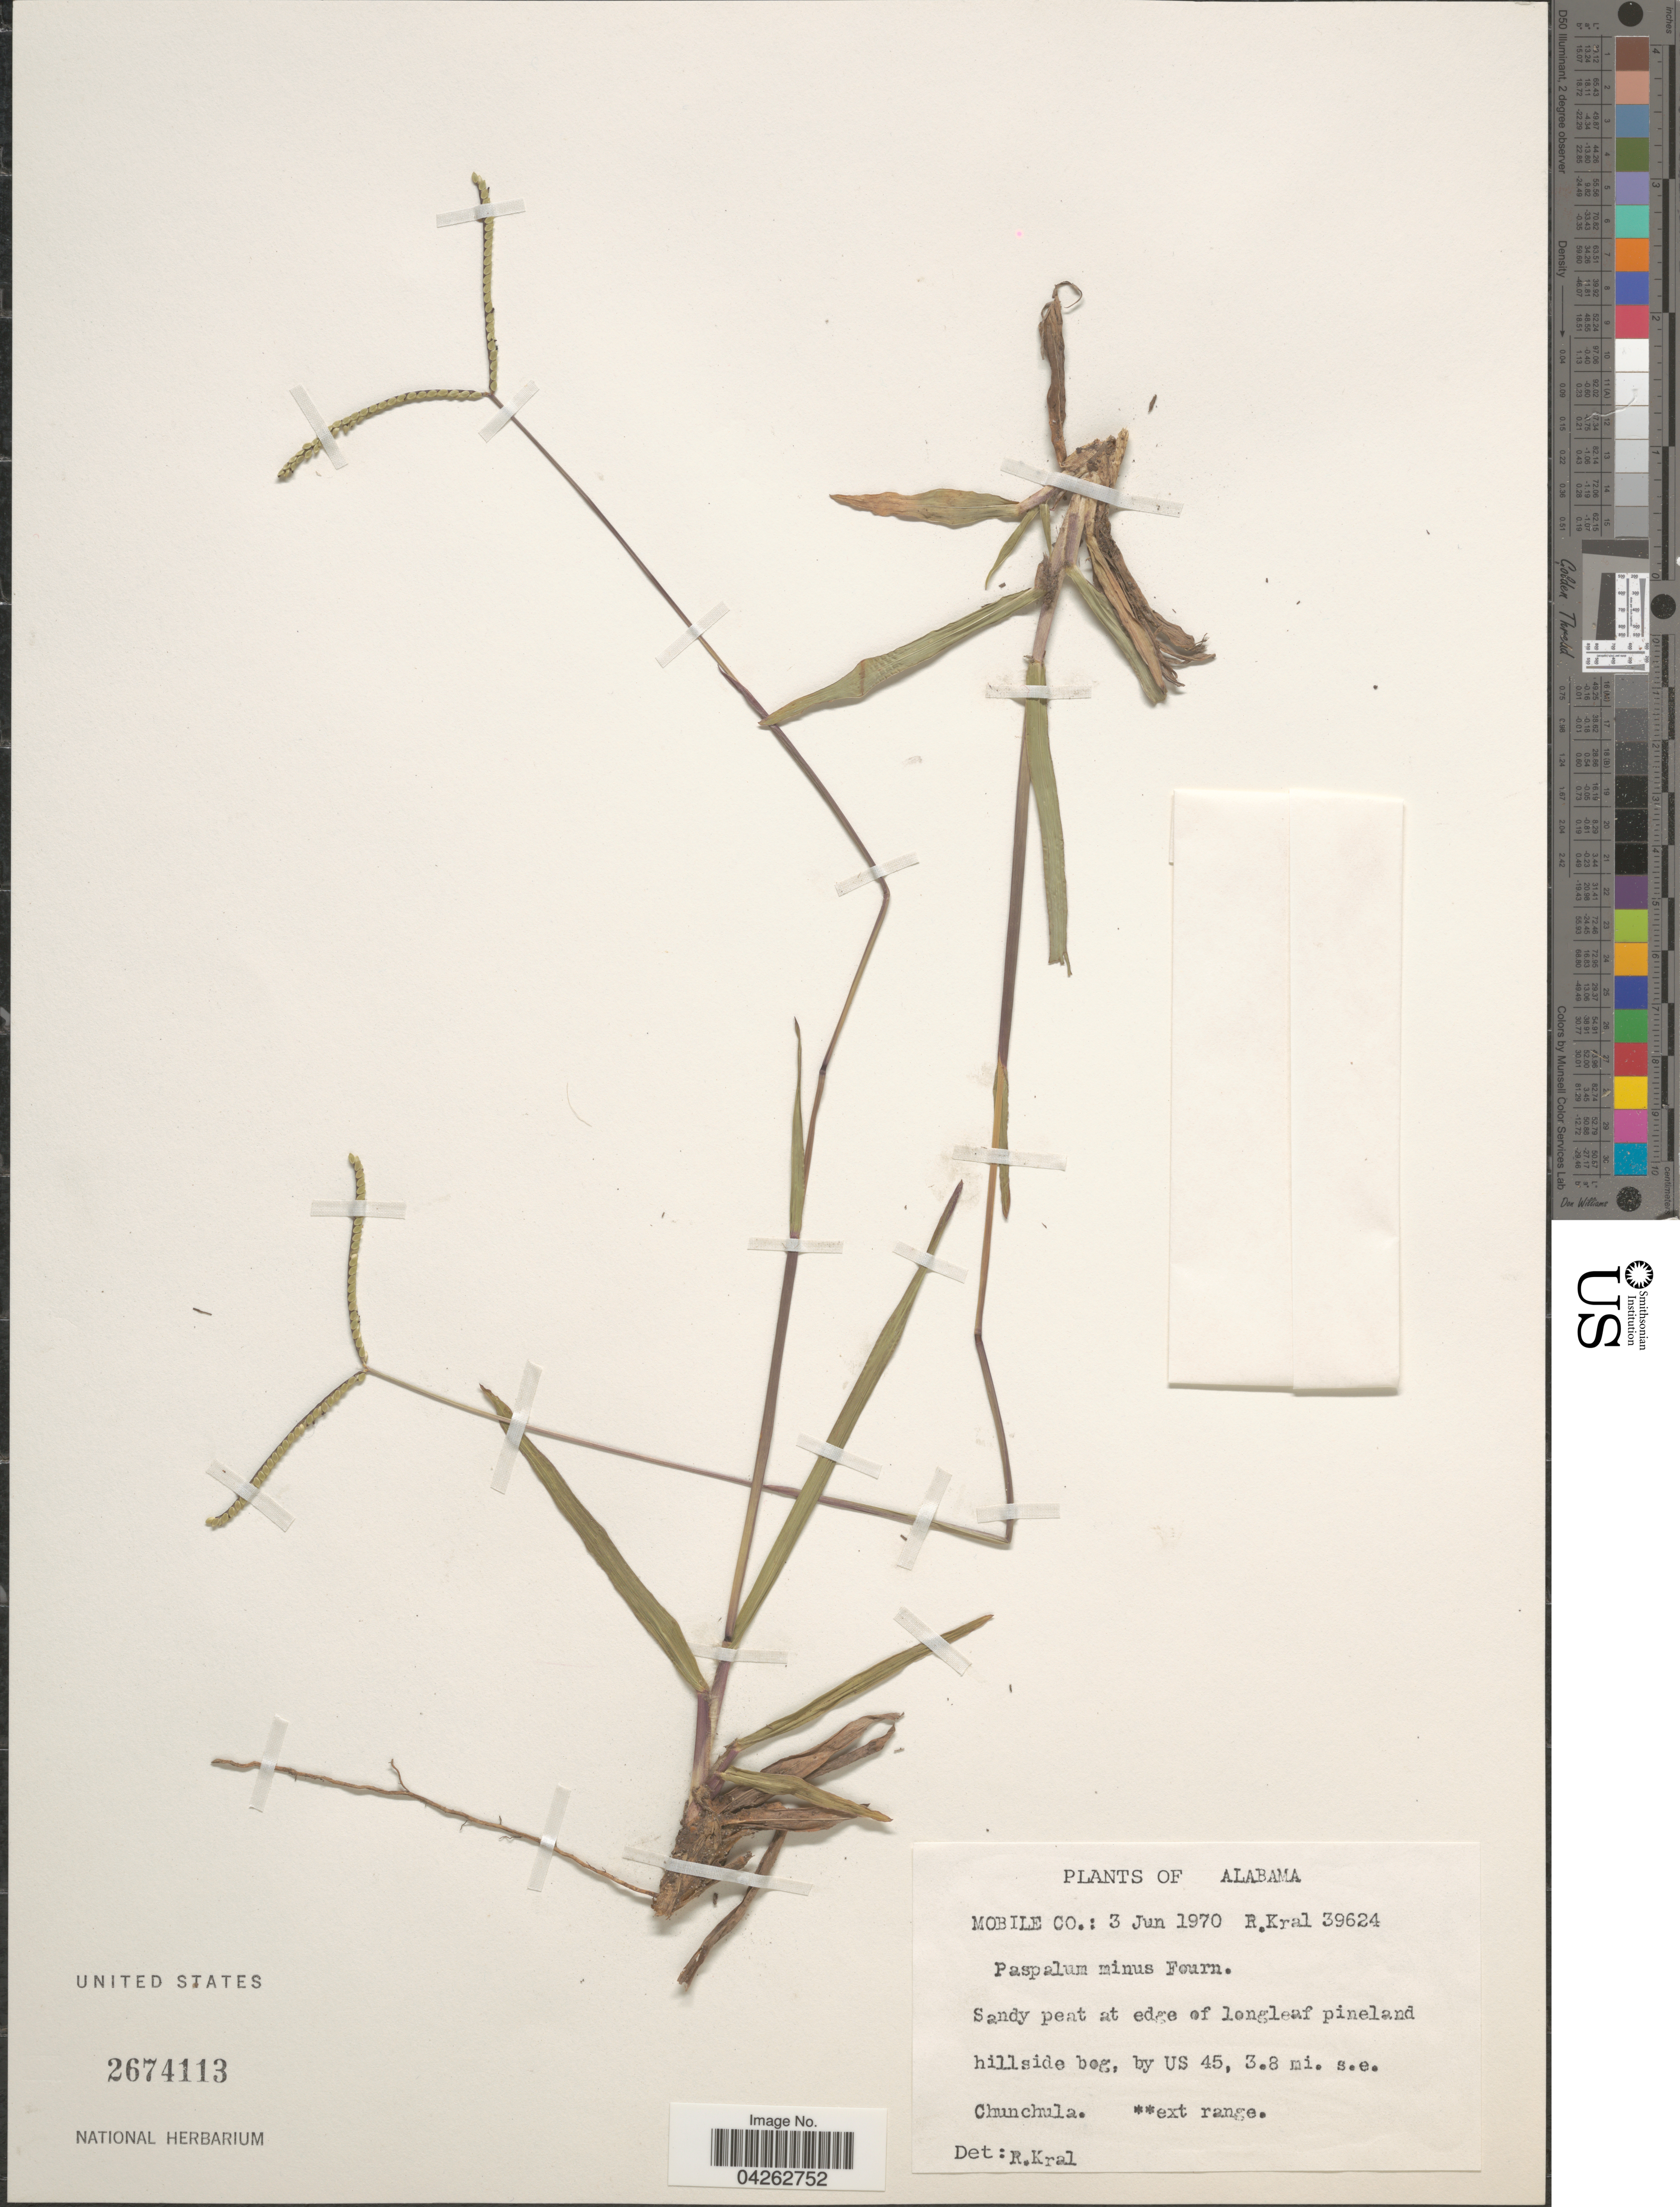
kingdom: Plantae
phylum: Tracheophyta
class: Liliopsida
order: Poales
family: Poaceae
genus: Paspalum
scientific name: Paspalum minus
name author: E. Fourn.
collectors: R. Kral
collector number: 39624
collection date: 1970-06-03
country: United States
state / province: Alabama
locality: Mobile Co.: Sandy peat at edge of longleaf pineland hillside bog, by US 45, 3.8 mi. s.e. Chunchula.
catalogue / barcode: US 2674113